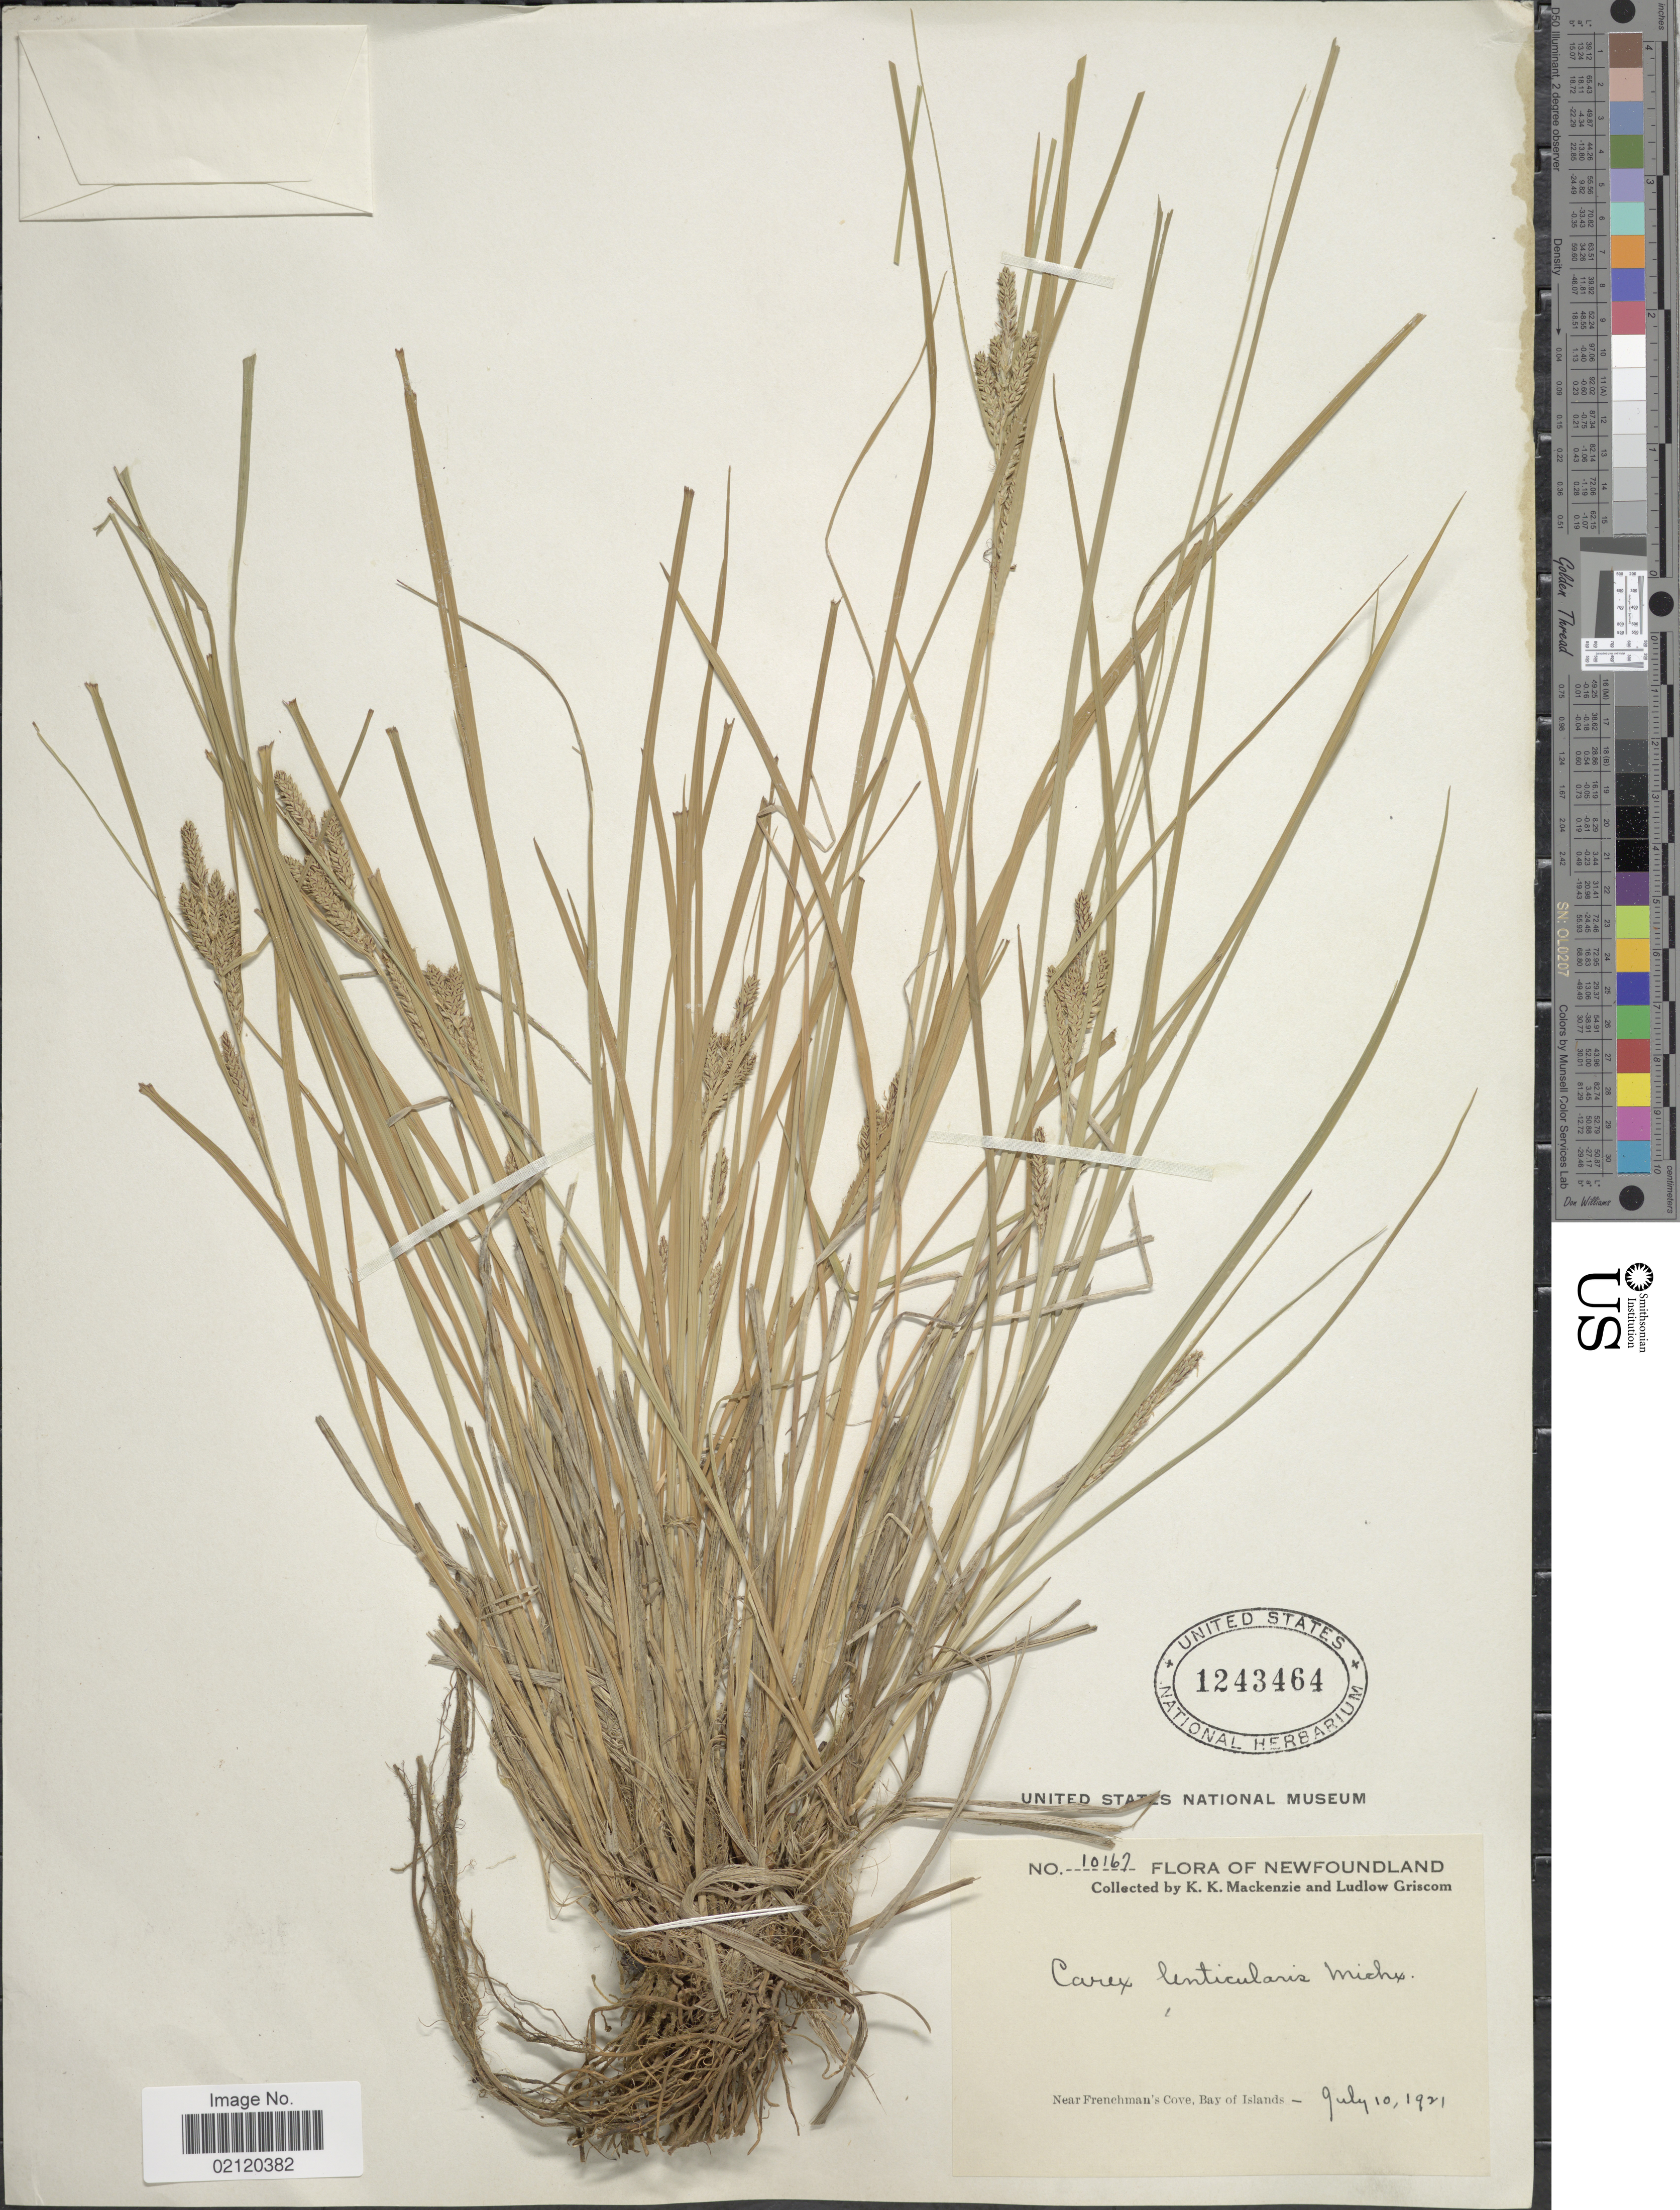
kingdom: Plantae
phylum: Tracheophyta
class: Liliopsida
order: Poales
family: Cyperaceae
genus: Carex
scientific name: Carex lenticularis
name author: Michx.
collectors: K. K. Mackenzie & L. Griscom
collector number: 10167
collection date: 1921-07-10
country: Canada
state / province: Newfoundland and Labrador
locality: Near Frenchman's Cove, Bay of Islands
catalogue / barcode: US 1243464